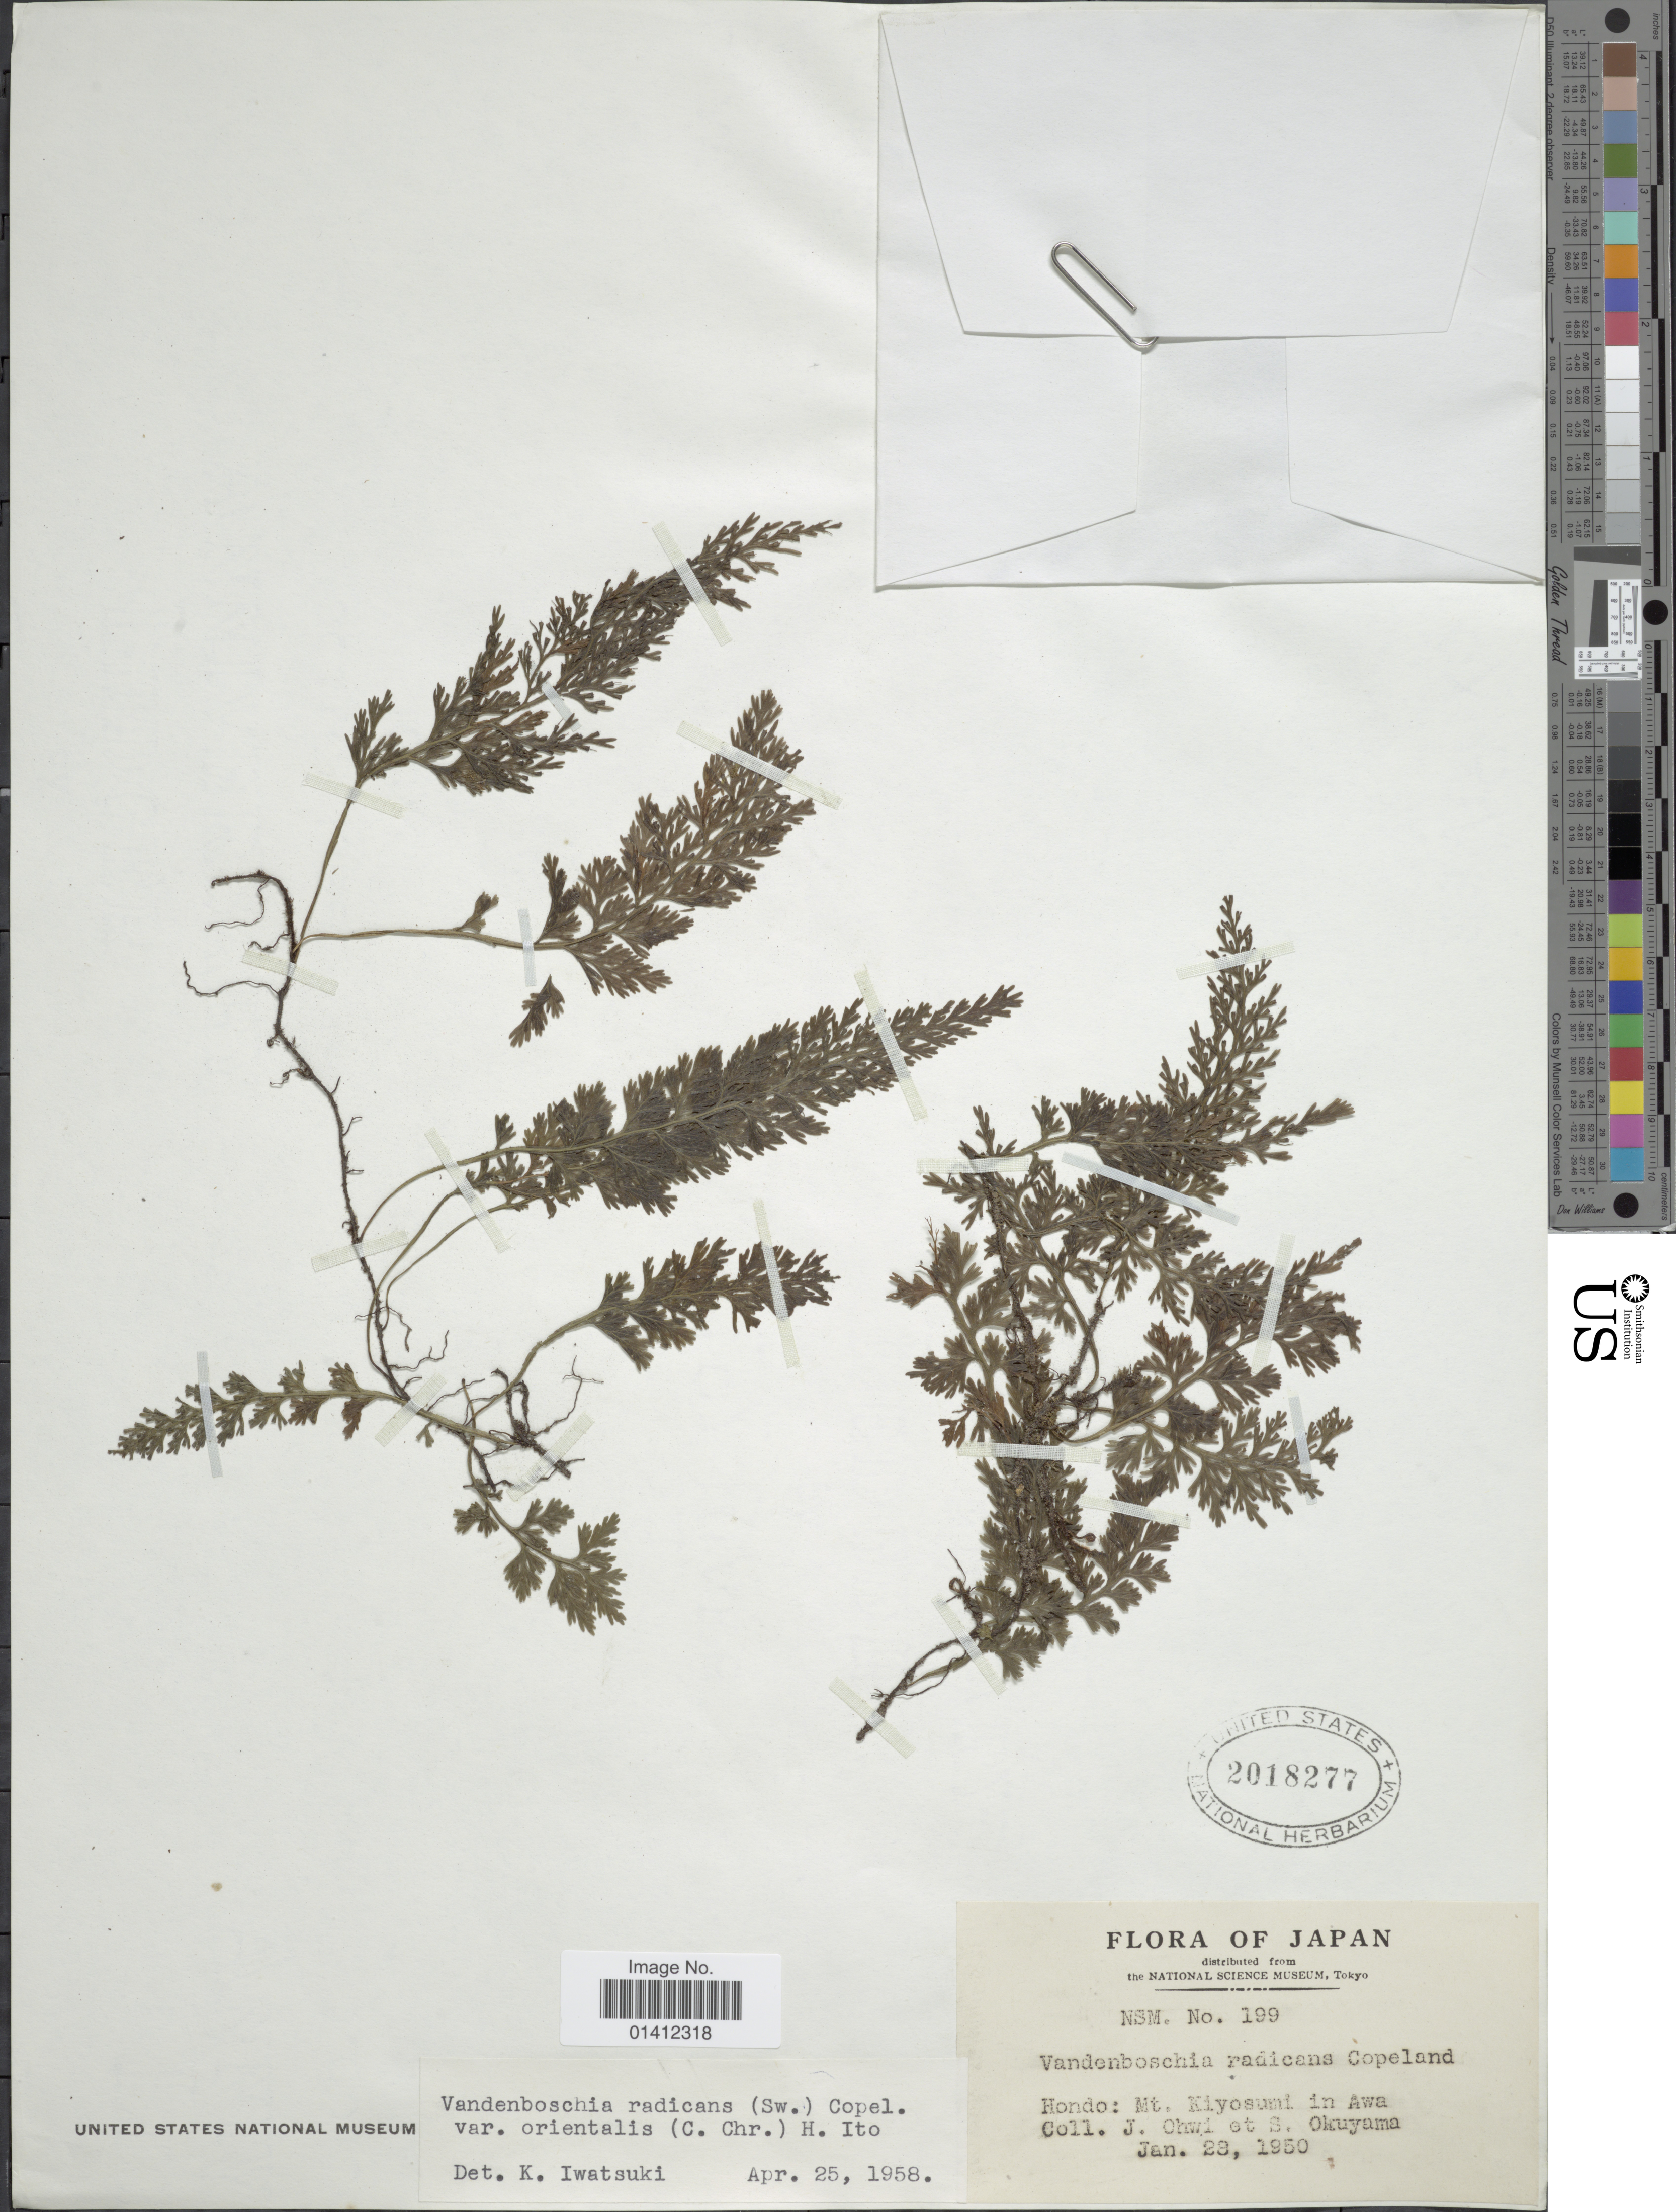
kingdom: Plantae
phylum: Tracheophyta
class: Polypodiopsida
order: Hymenophyllales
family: Hymenophyllaceae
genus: Vandenboschia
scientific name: Vandenboschia radicans var. orientalis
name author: (C. Chr.) H. Itô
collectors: J. Ohwi & S. Okuyama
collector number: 199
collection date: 1950-01-23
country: Japan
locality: Hondo: Mt Kiyosumi in Awa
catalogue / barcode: US 2018277